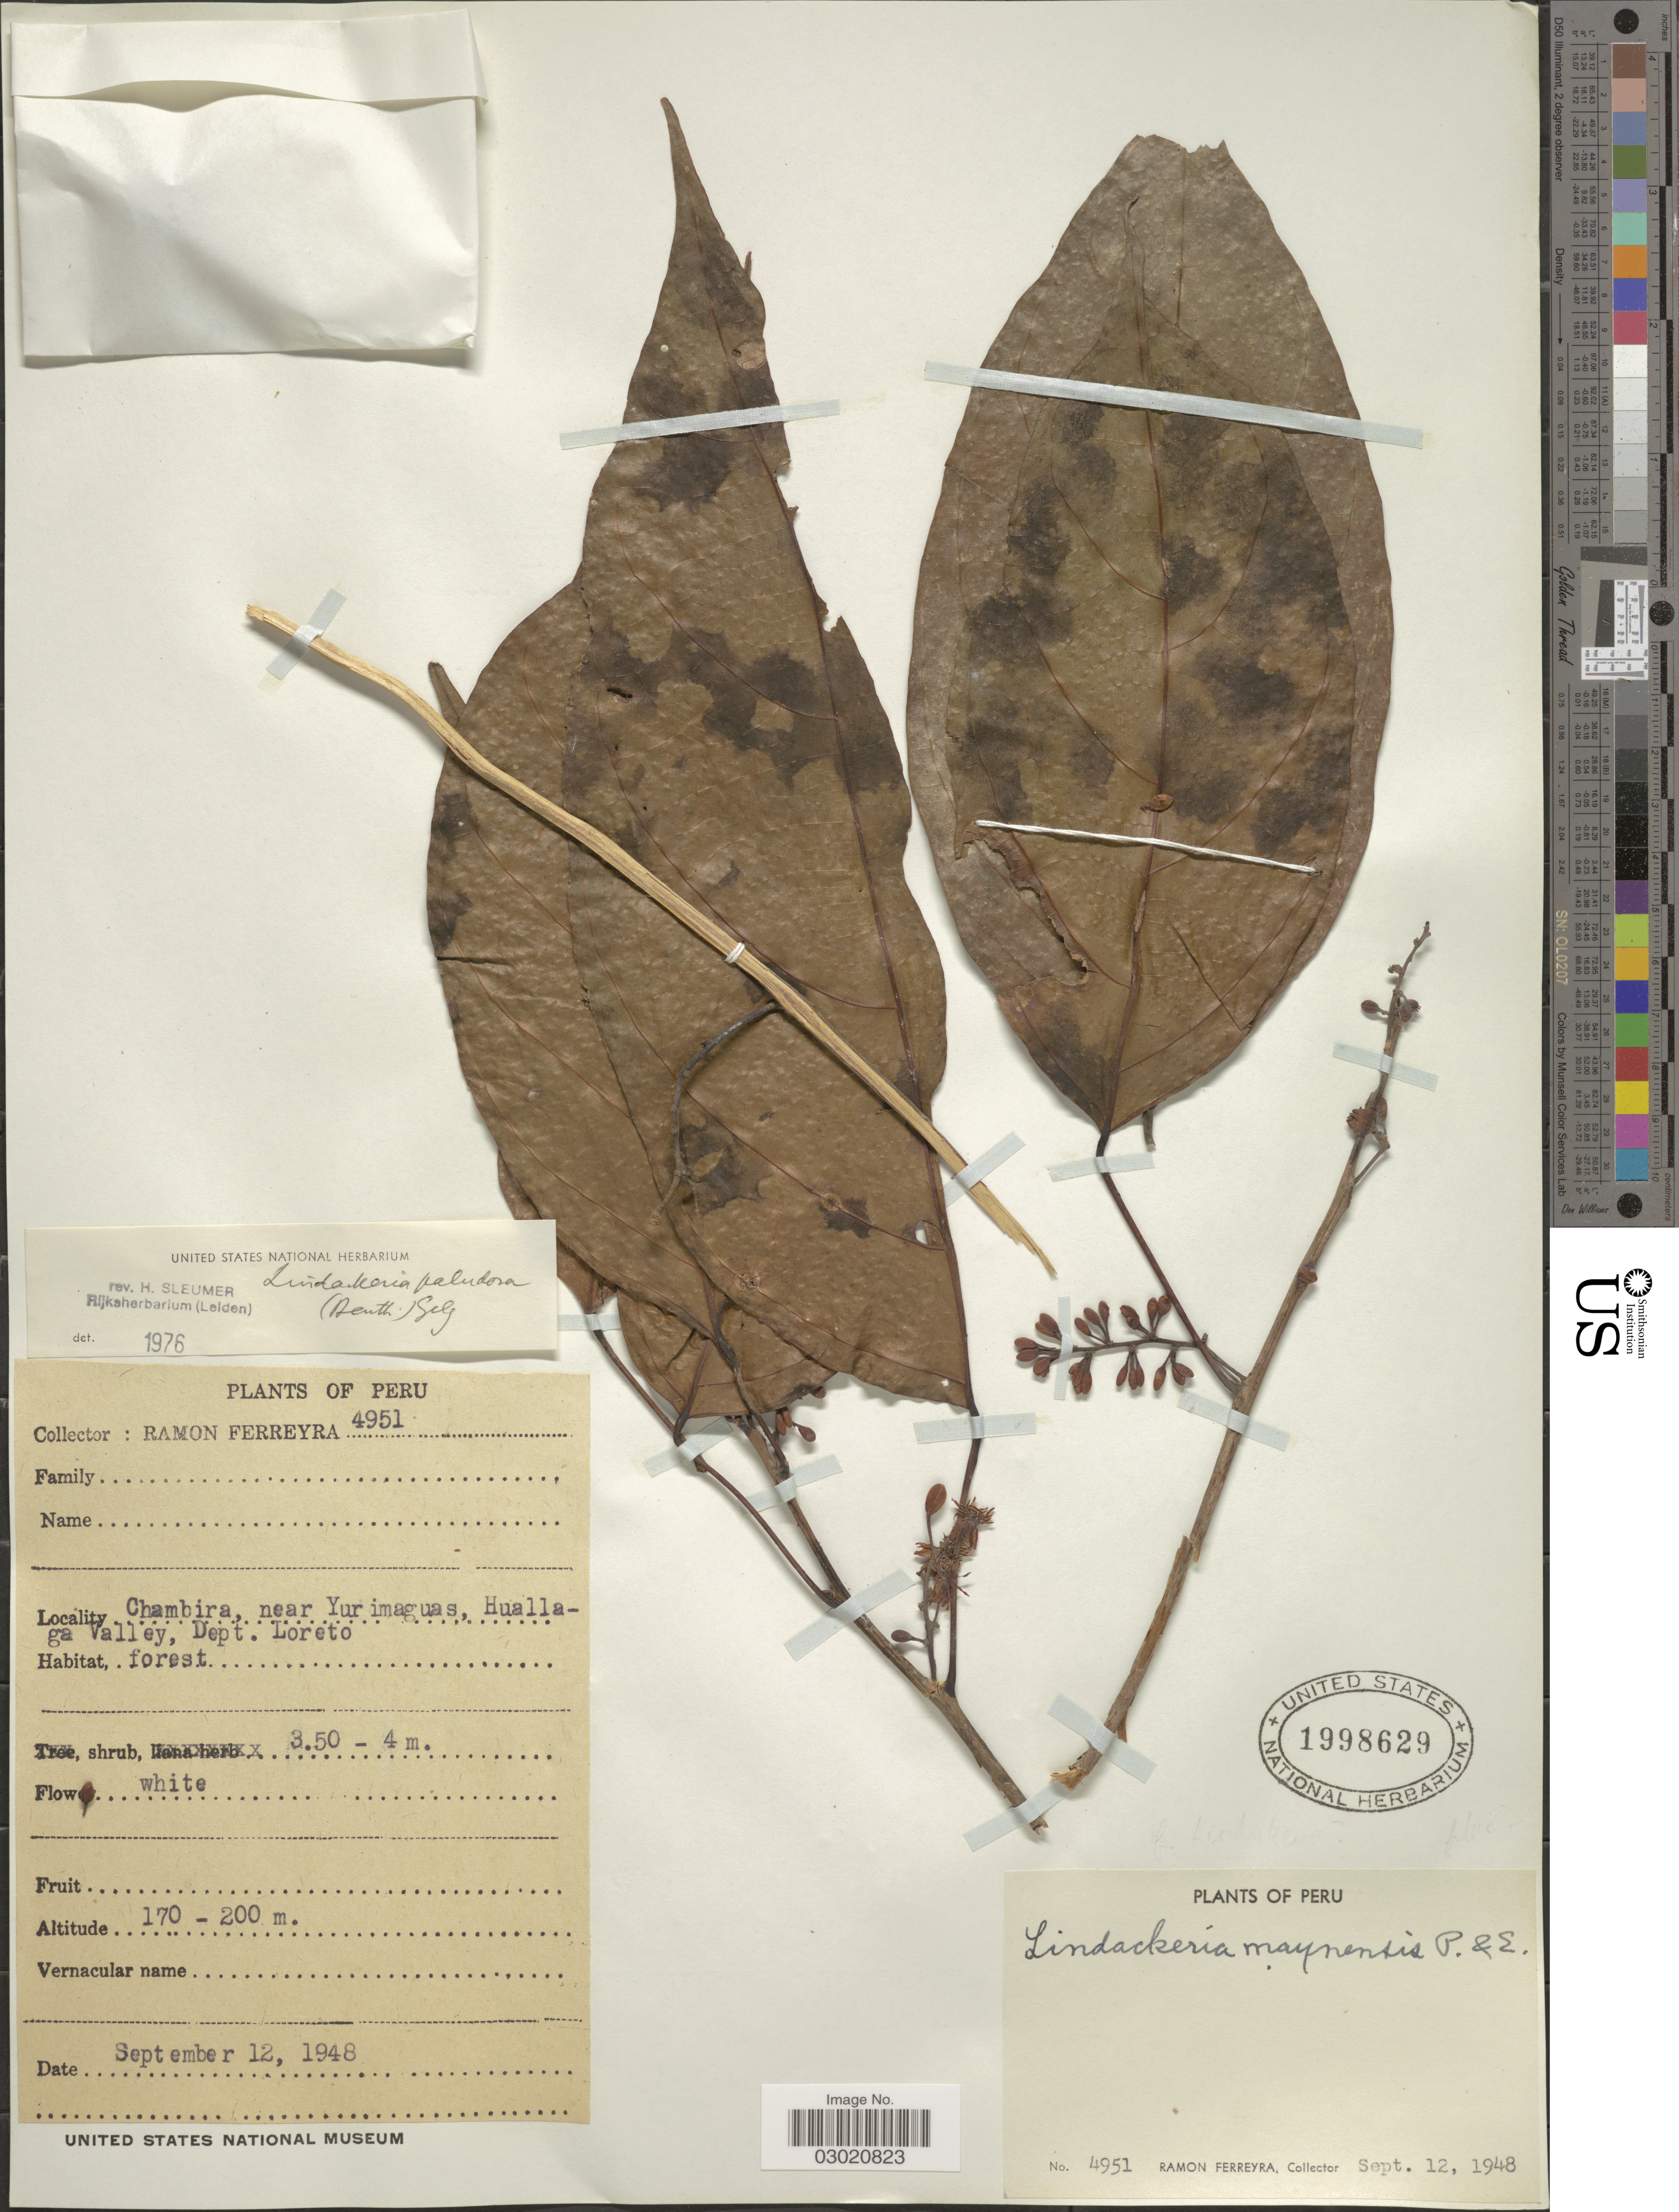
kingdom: Plantae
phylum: Tracheophyta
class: Magnoliopsida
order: Malpighiales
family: Achariaceae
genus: Lindackeria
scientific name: Lindackeria paludosa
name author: (Benth.) Gilg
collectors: R. A. Ferreyra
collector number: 4951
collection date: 1948-09-12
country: Peru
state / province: Loreto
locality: Chambira, near Yurimaguas, Huallaga Valley, Dept. Loreto.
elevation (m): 170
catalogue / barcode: US 1998629